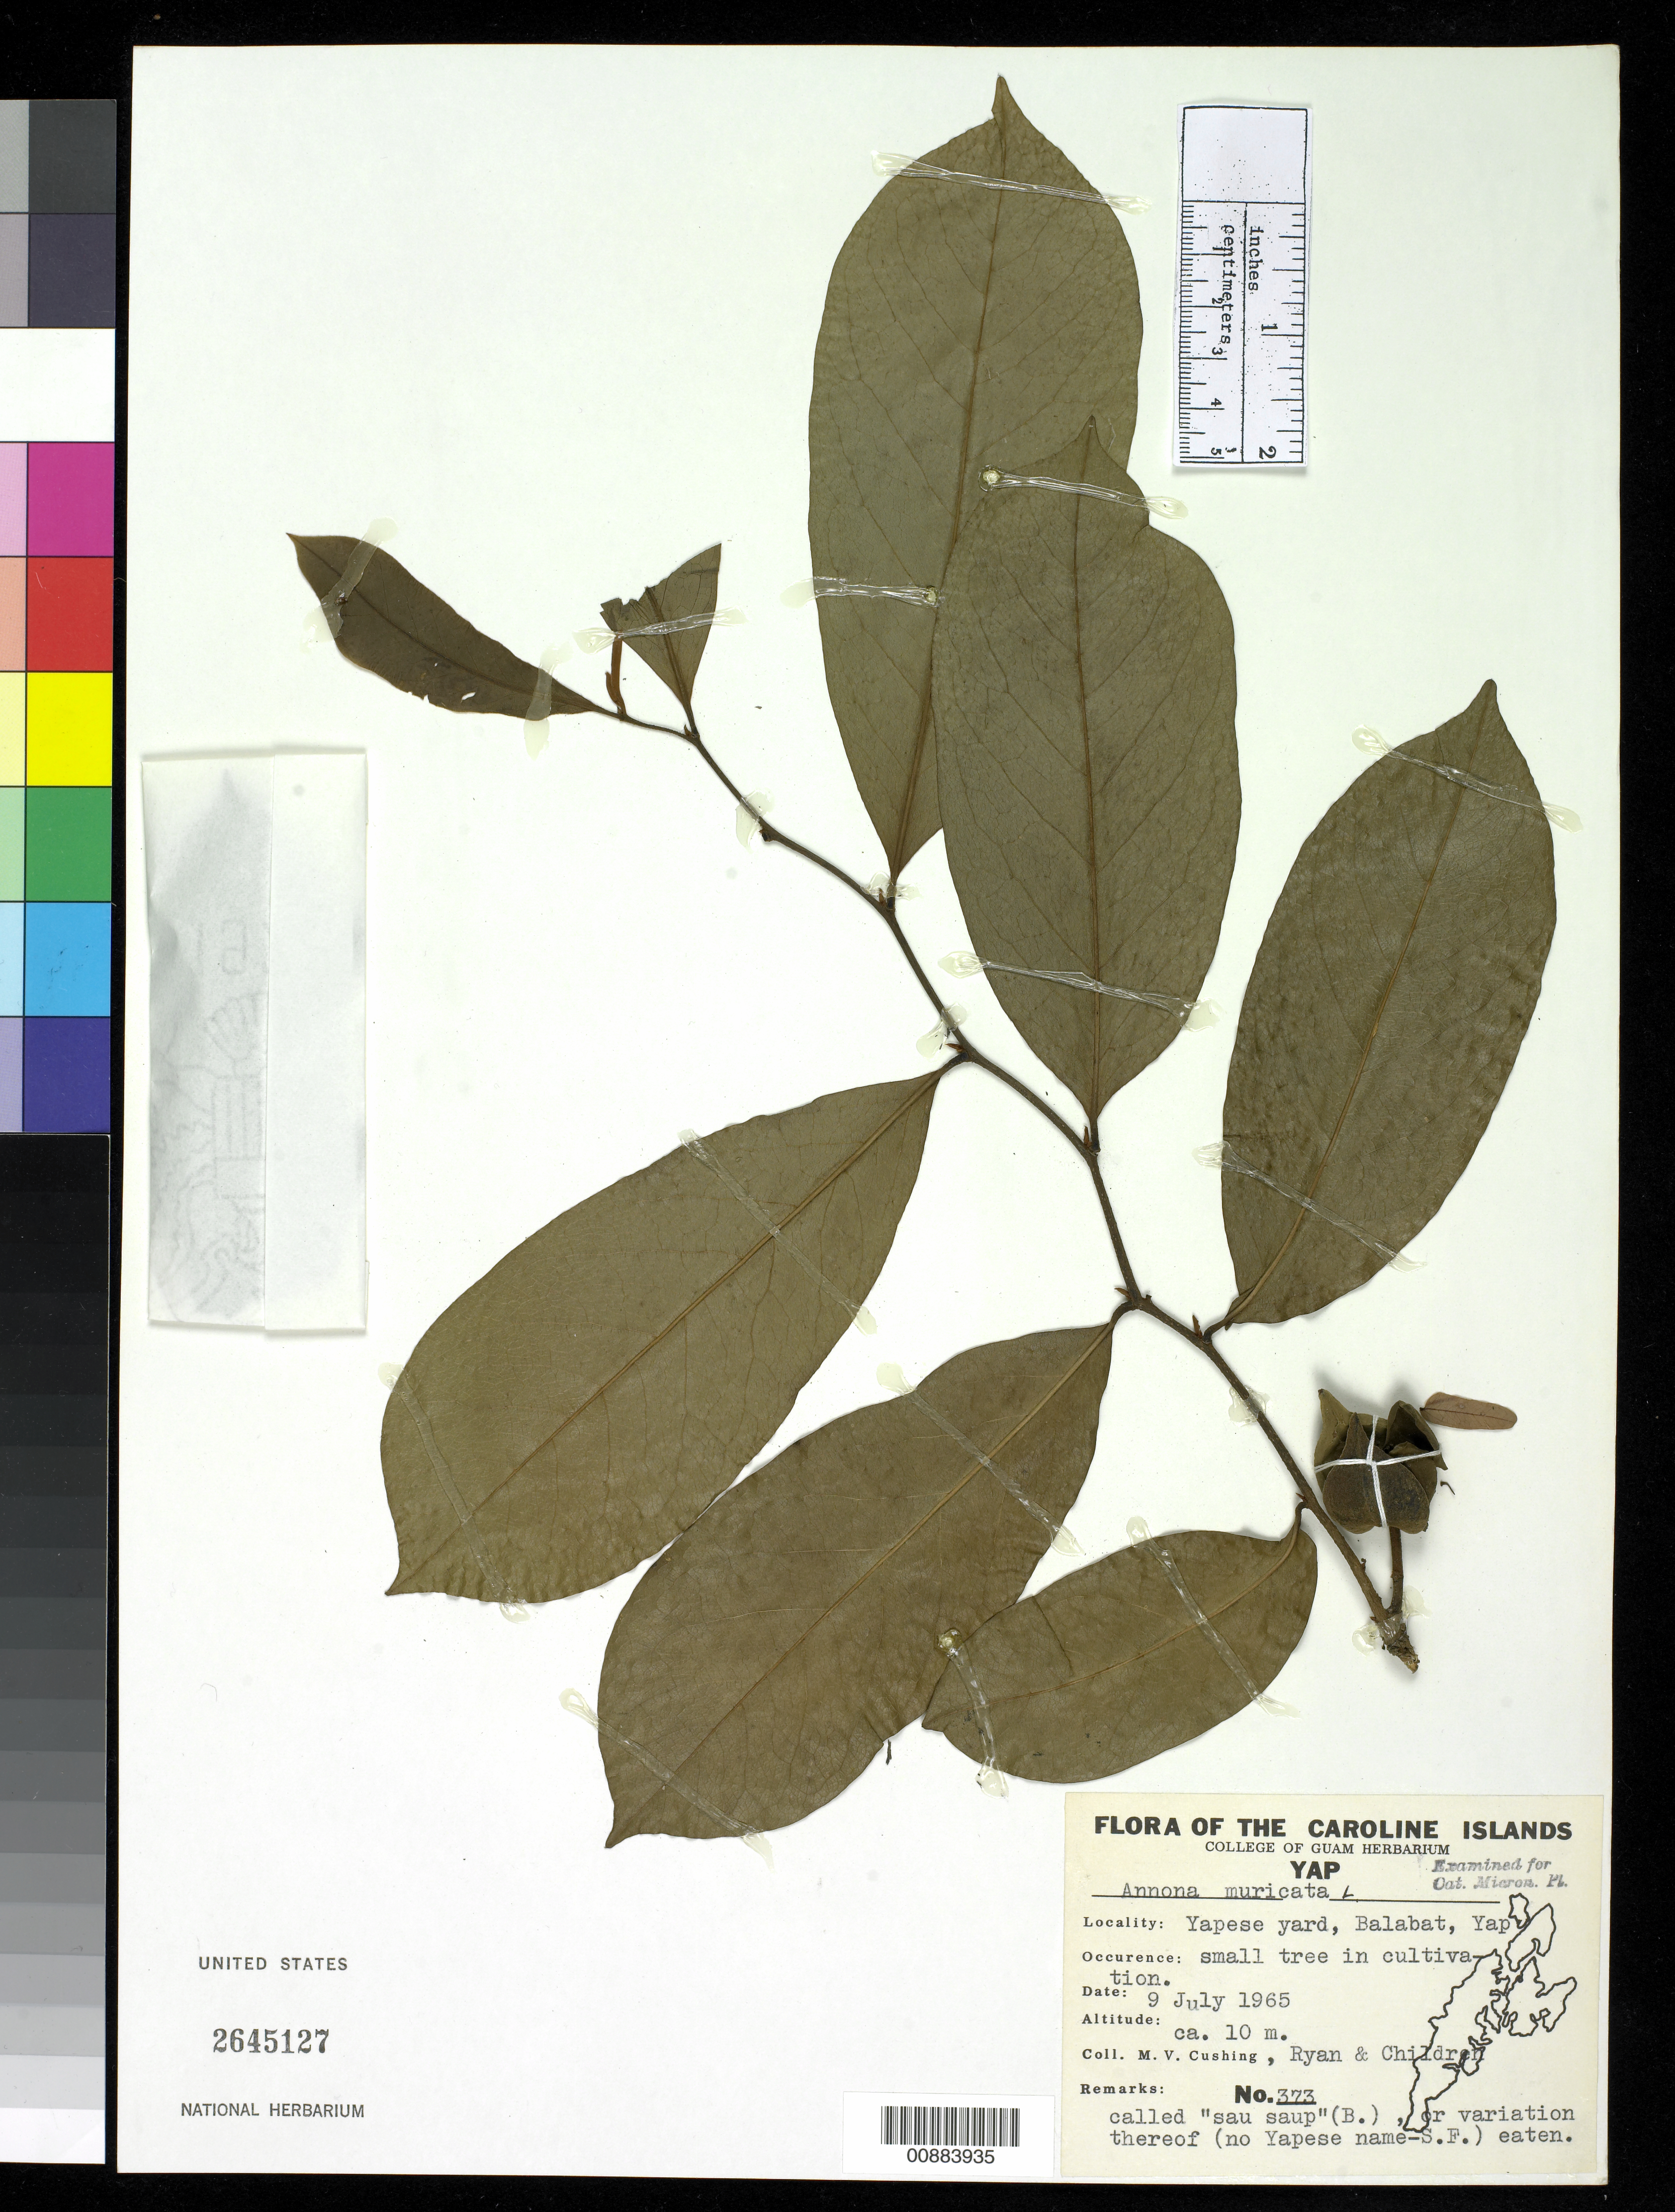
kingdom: Plantae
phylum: Tracheophyta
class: Magnoliopsida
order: Magnoliales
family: Annonaceae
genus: Annona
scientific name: Annona muricata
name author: L.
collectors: M. V. Cushing, Ryan & et al.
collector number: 373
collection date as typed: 09 Jul 1965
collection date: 1965-07-09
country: Micronesia, Federated States of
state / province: Yap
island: Yap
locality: Yapese yard, Balabat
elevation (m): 10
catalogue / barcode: US 2645127